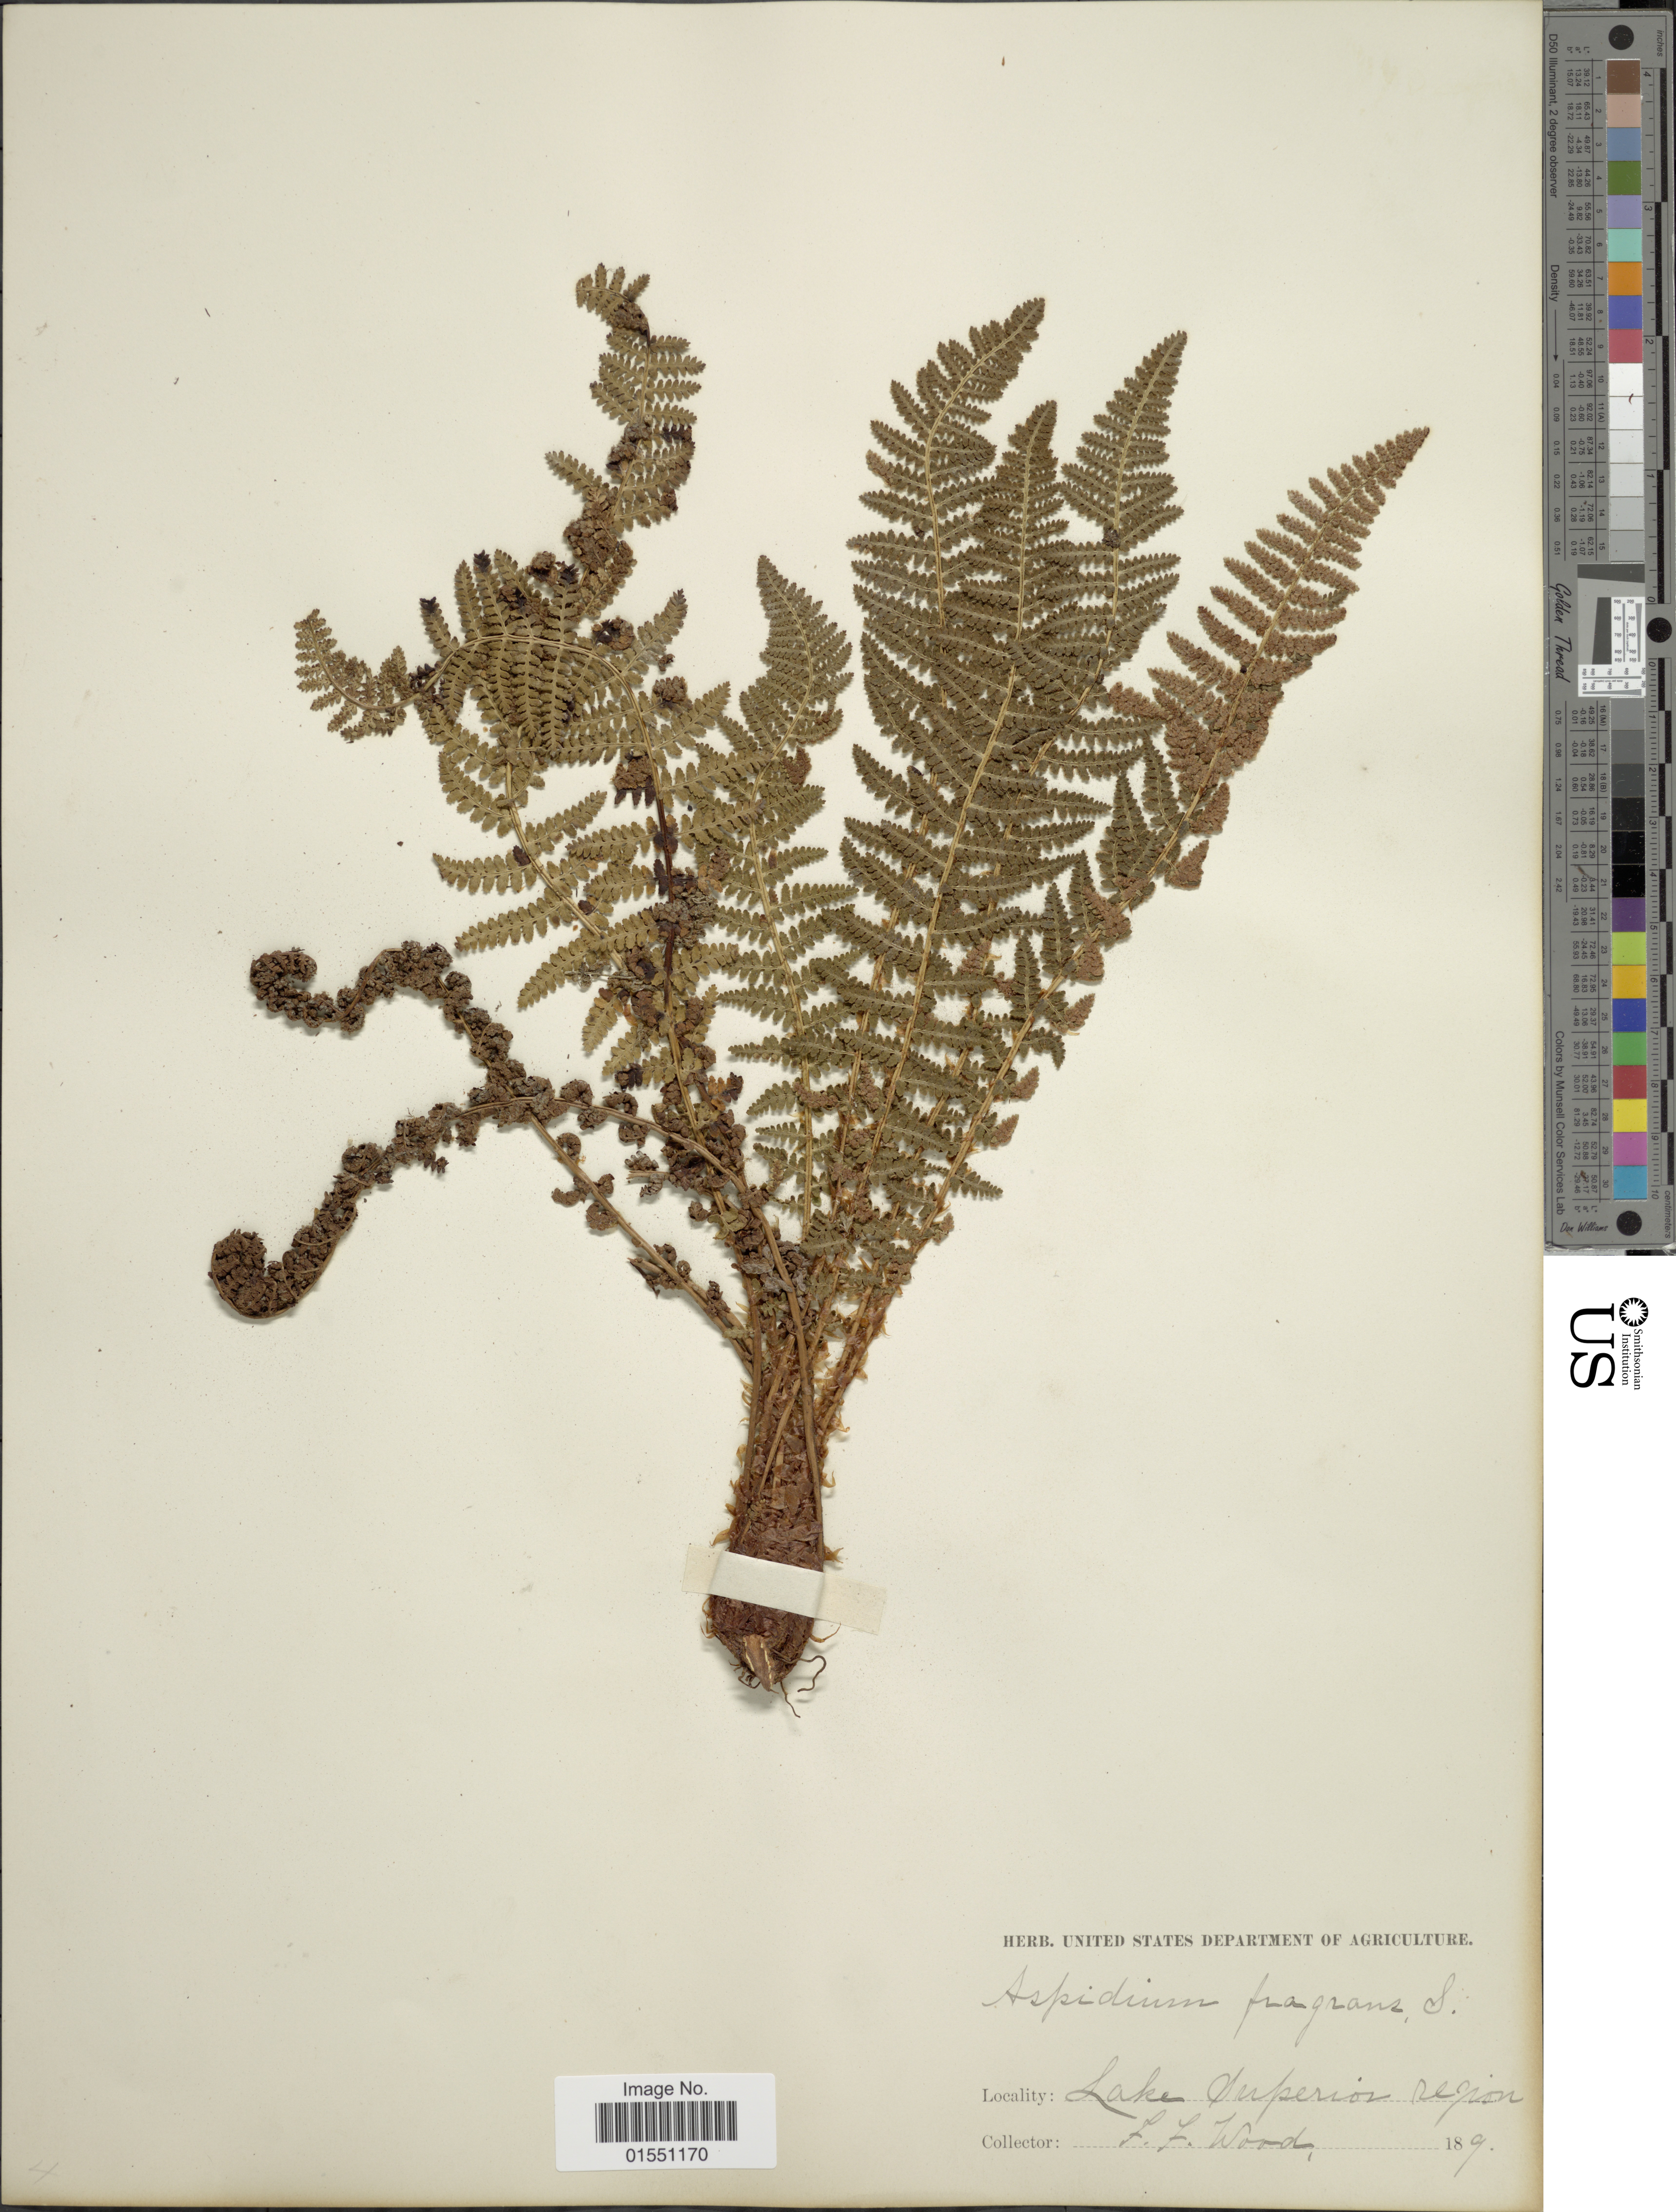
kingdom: Plantae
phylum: Tracheophyta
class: Polypodiopsida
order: Polypodiales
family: Dryopteridaceae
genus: Dryopteris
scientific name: Dryopteris fragrans var. hookeriana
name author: A. Prince ex Weath.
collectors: F. Wood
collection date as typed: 189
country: Canada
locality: Lake Superior region